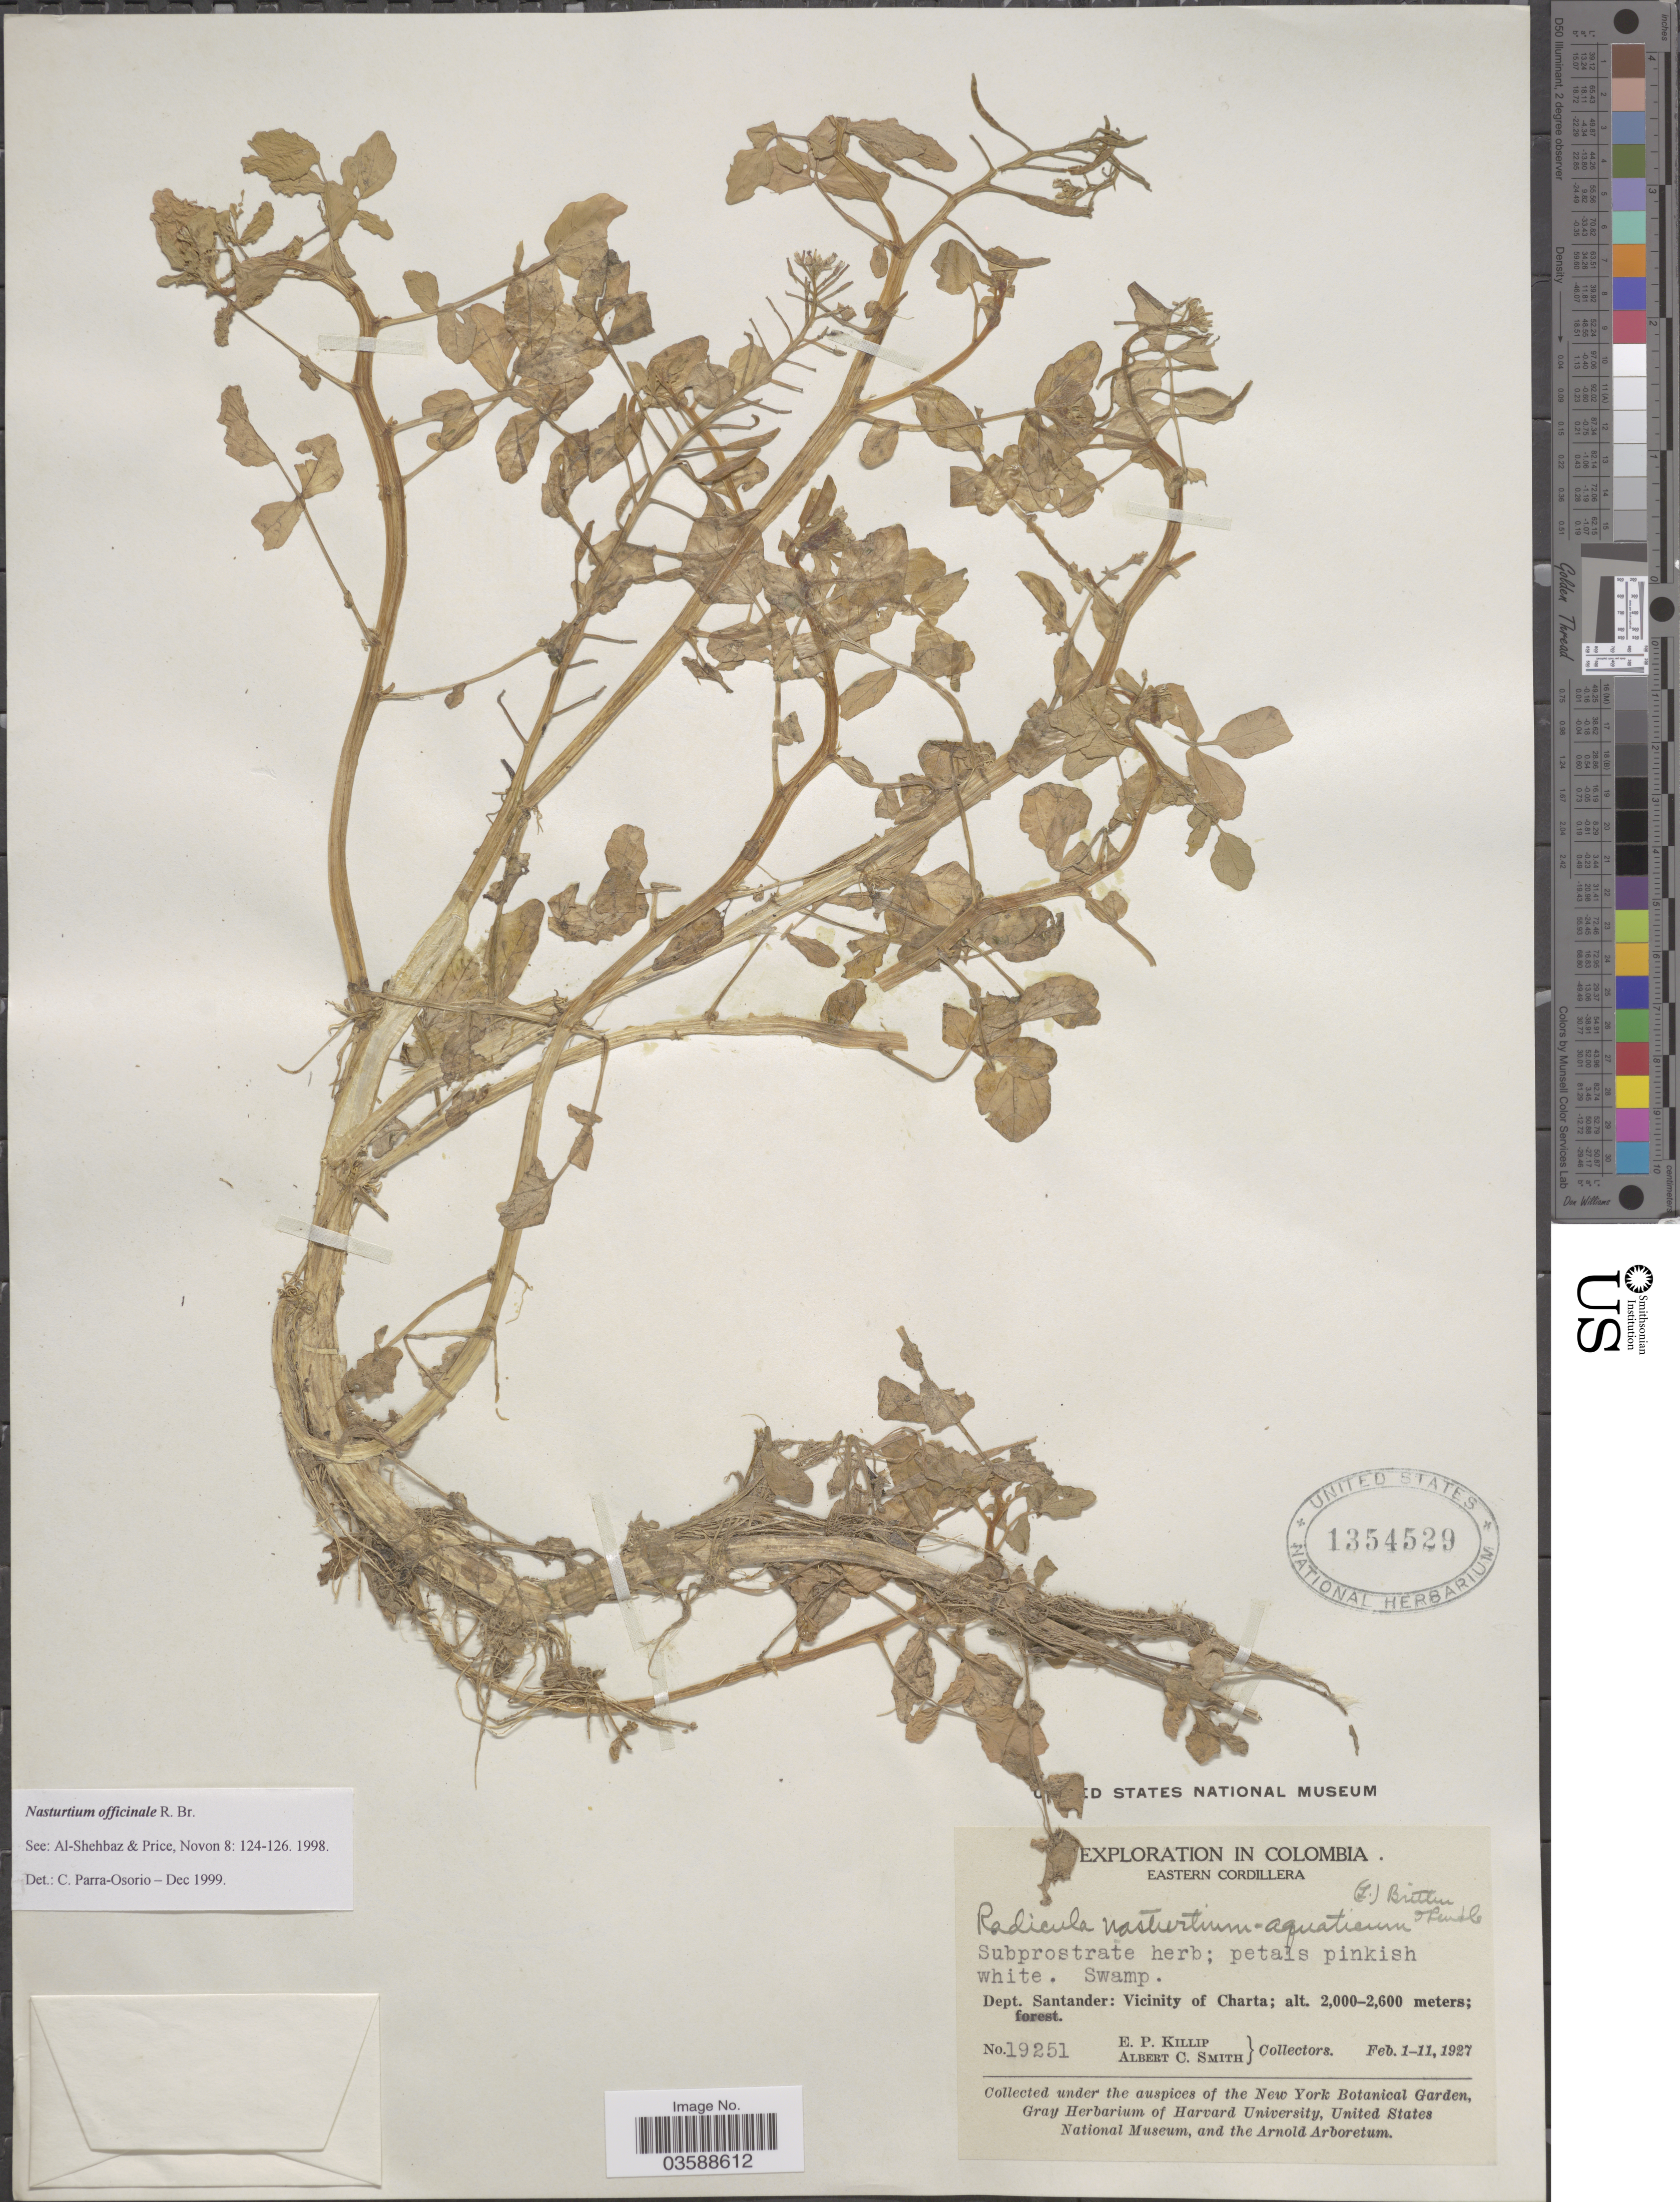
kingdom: Plantae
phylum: Tracheophyta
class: Magnoliopsida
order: Brassicales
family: Brassicaceae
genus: Nasturtium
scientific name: Nasturtium officinale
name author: R. Br.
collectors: E. P. Killip & A. C. Smith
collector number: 19251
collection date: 1927-02-01/1927-02-11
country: Colombia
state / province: Santander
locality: Eastern Cordillera. Dept. Santander: Vicinity of Charta.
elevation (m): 2000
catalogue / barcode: US 1354529